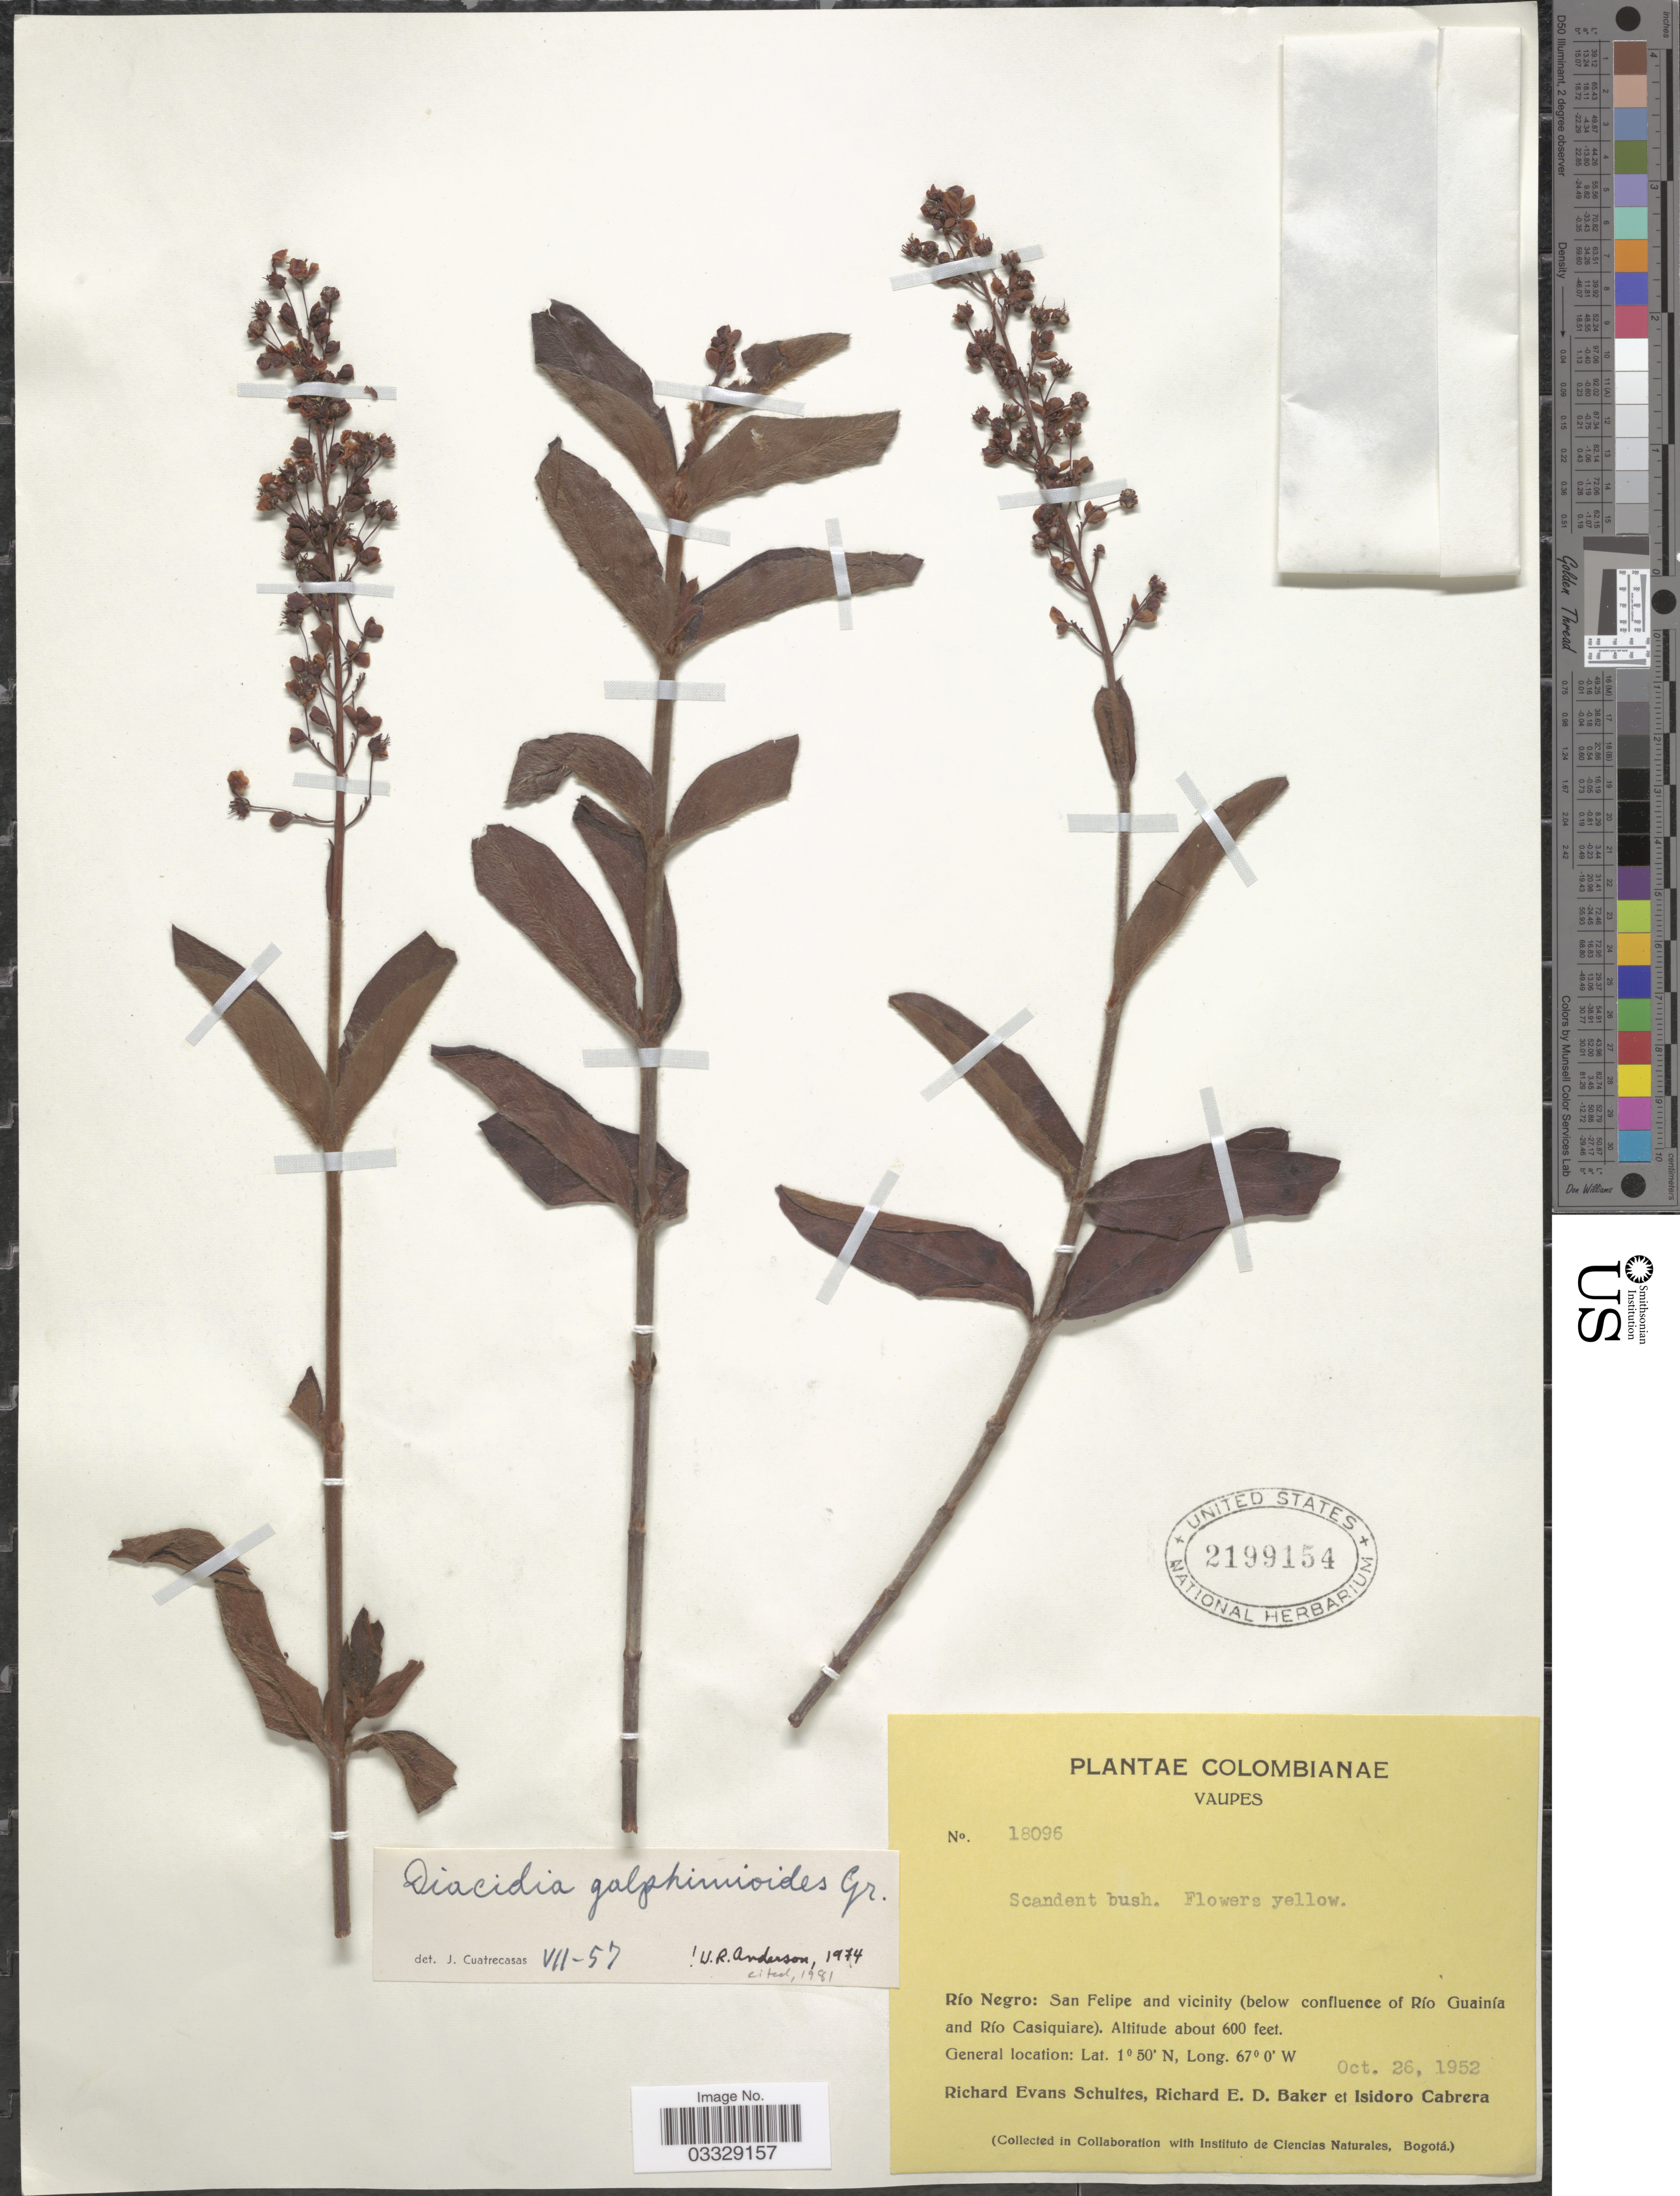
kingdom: Plantae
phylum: Tracheophyta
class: Magnoliopsida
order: Malpighiales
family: Malpighiaceae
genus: Diacidia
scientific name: Diacidia galphimioides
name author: Griseb.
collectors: R. E. Schultes, R. E. D. Baker & I. Cabrera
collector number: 18096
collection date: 1952-10-26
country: Colombia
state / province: Vaupés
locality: Río Negro: San Felipe and vicinity (below confluence of Río Guainía and Río Casiquiare).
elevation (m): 183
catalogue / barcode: US 2199154